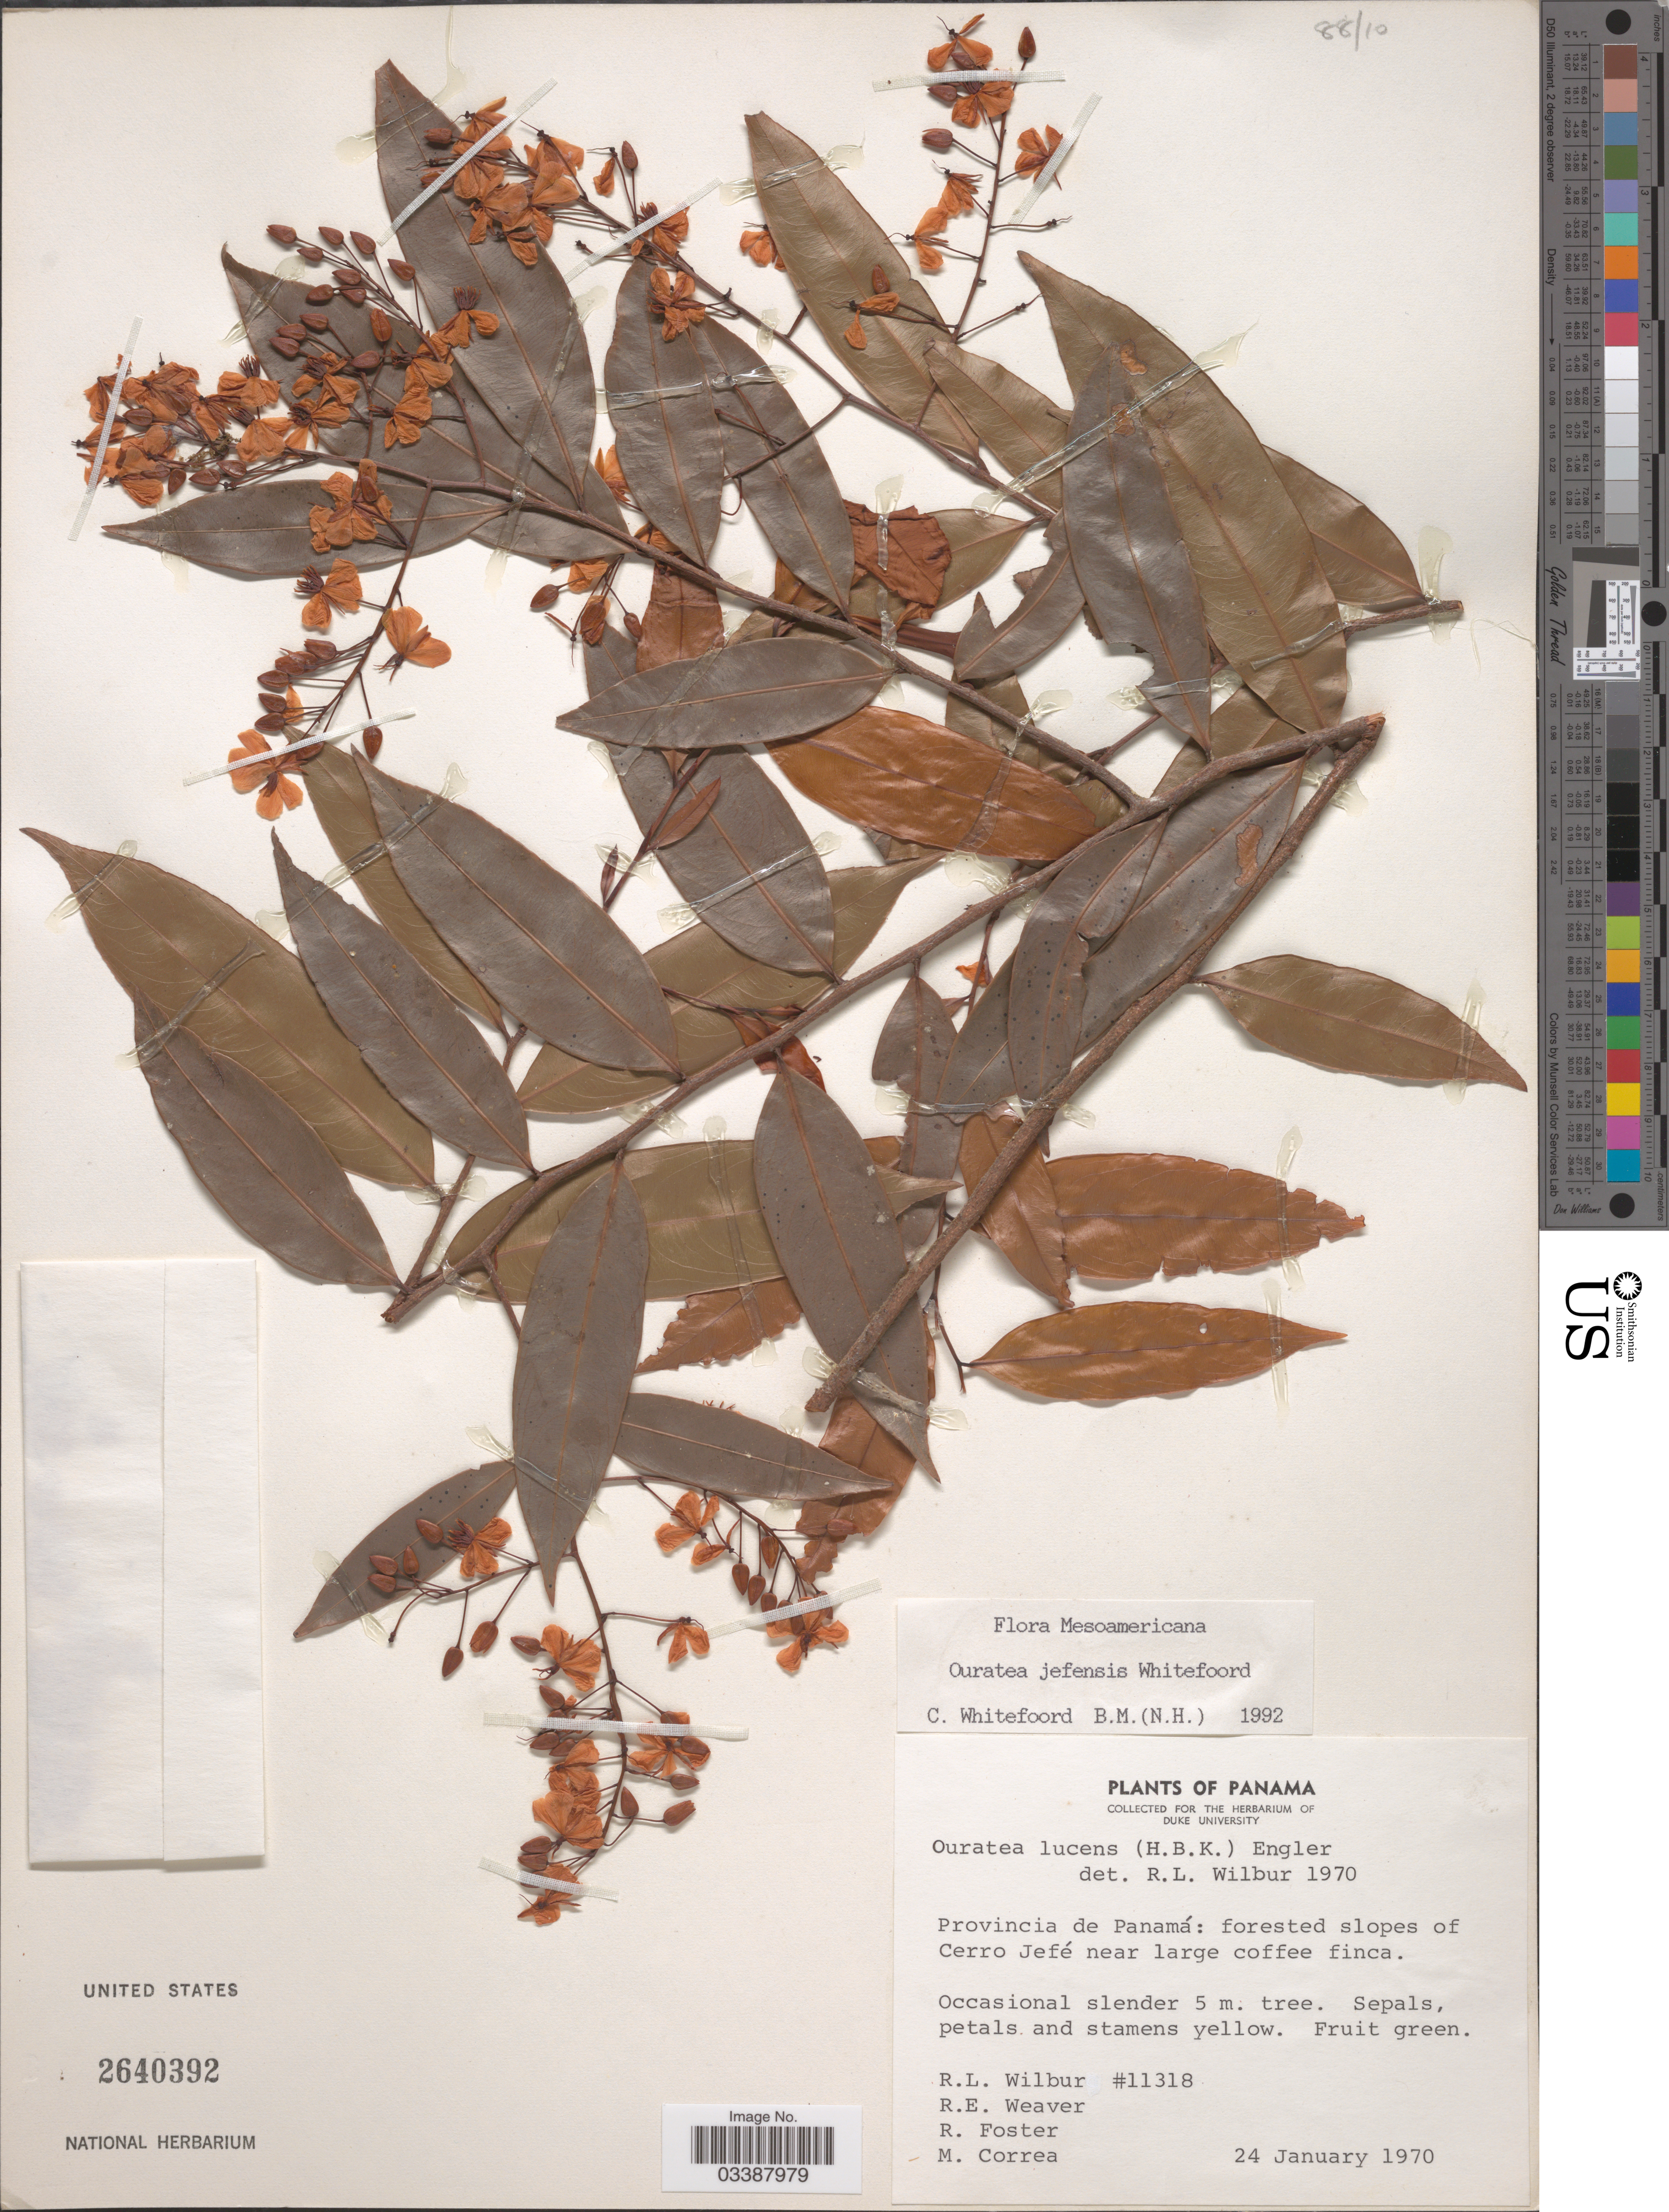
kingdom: Plantae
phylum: Tracheophyta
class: Magnoliopsida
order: Malpighiales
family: Ochnaceae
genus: Ouratea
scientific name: Ouratea jefensis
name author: Whitef.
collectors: R. L. Wilbur, R. E. Weaver, R. Foster & M. Correa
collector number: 11318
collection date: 1970-01-24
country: Panama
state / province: Panamá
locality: Forested slopes of Cerro Jefé near large coffee finca.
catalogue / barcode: US 2640392